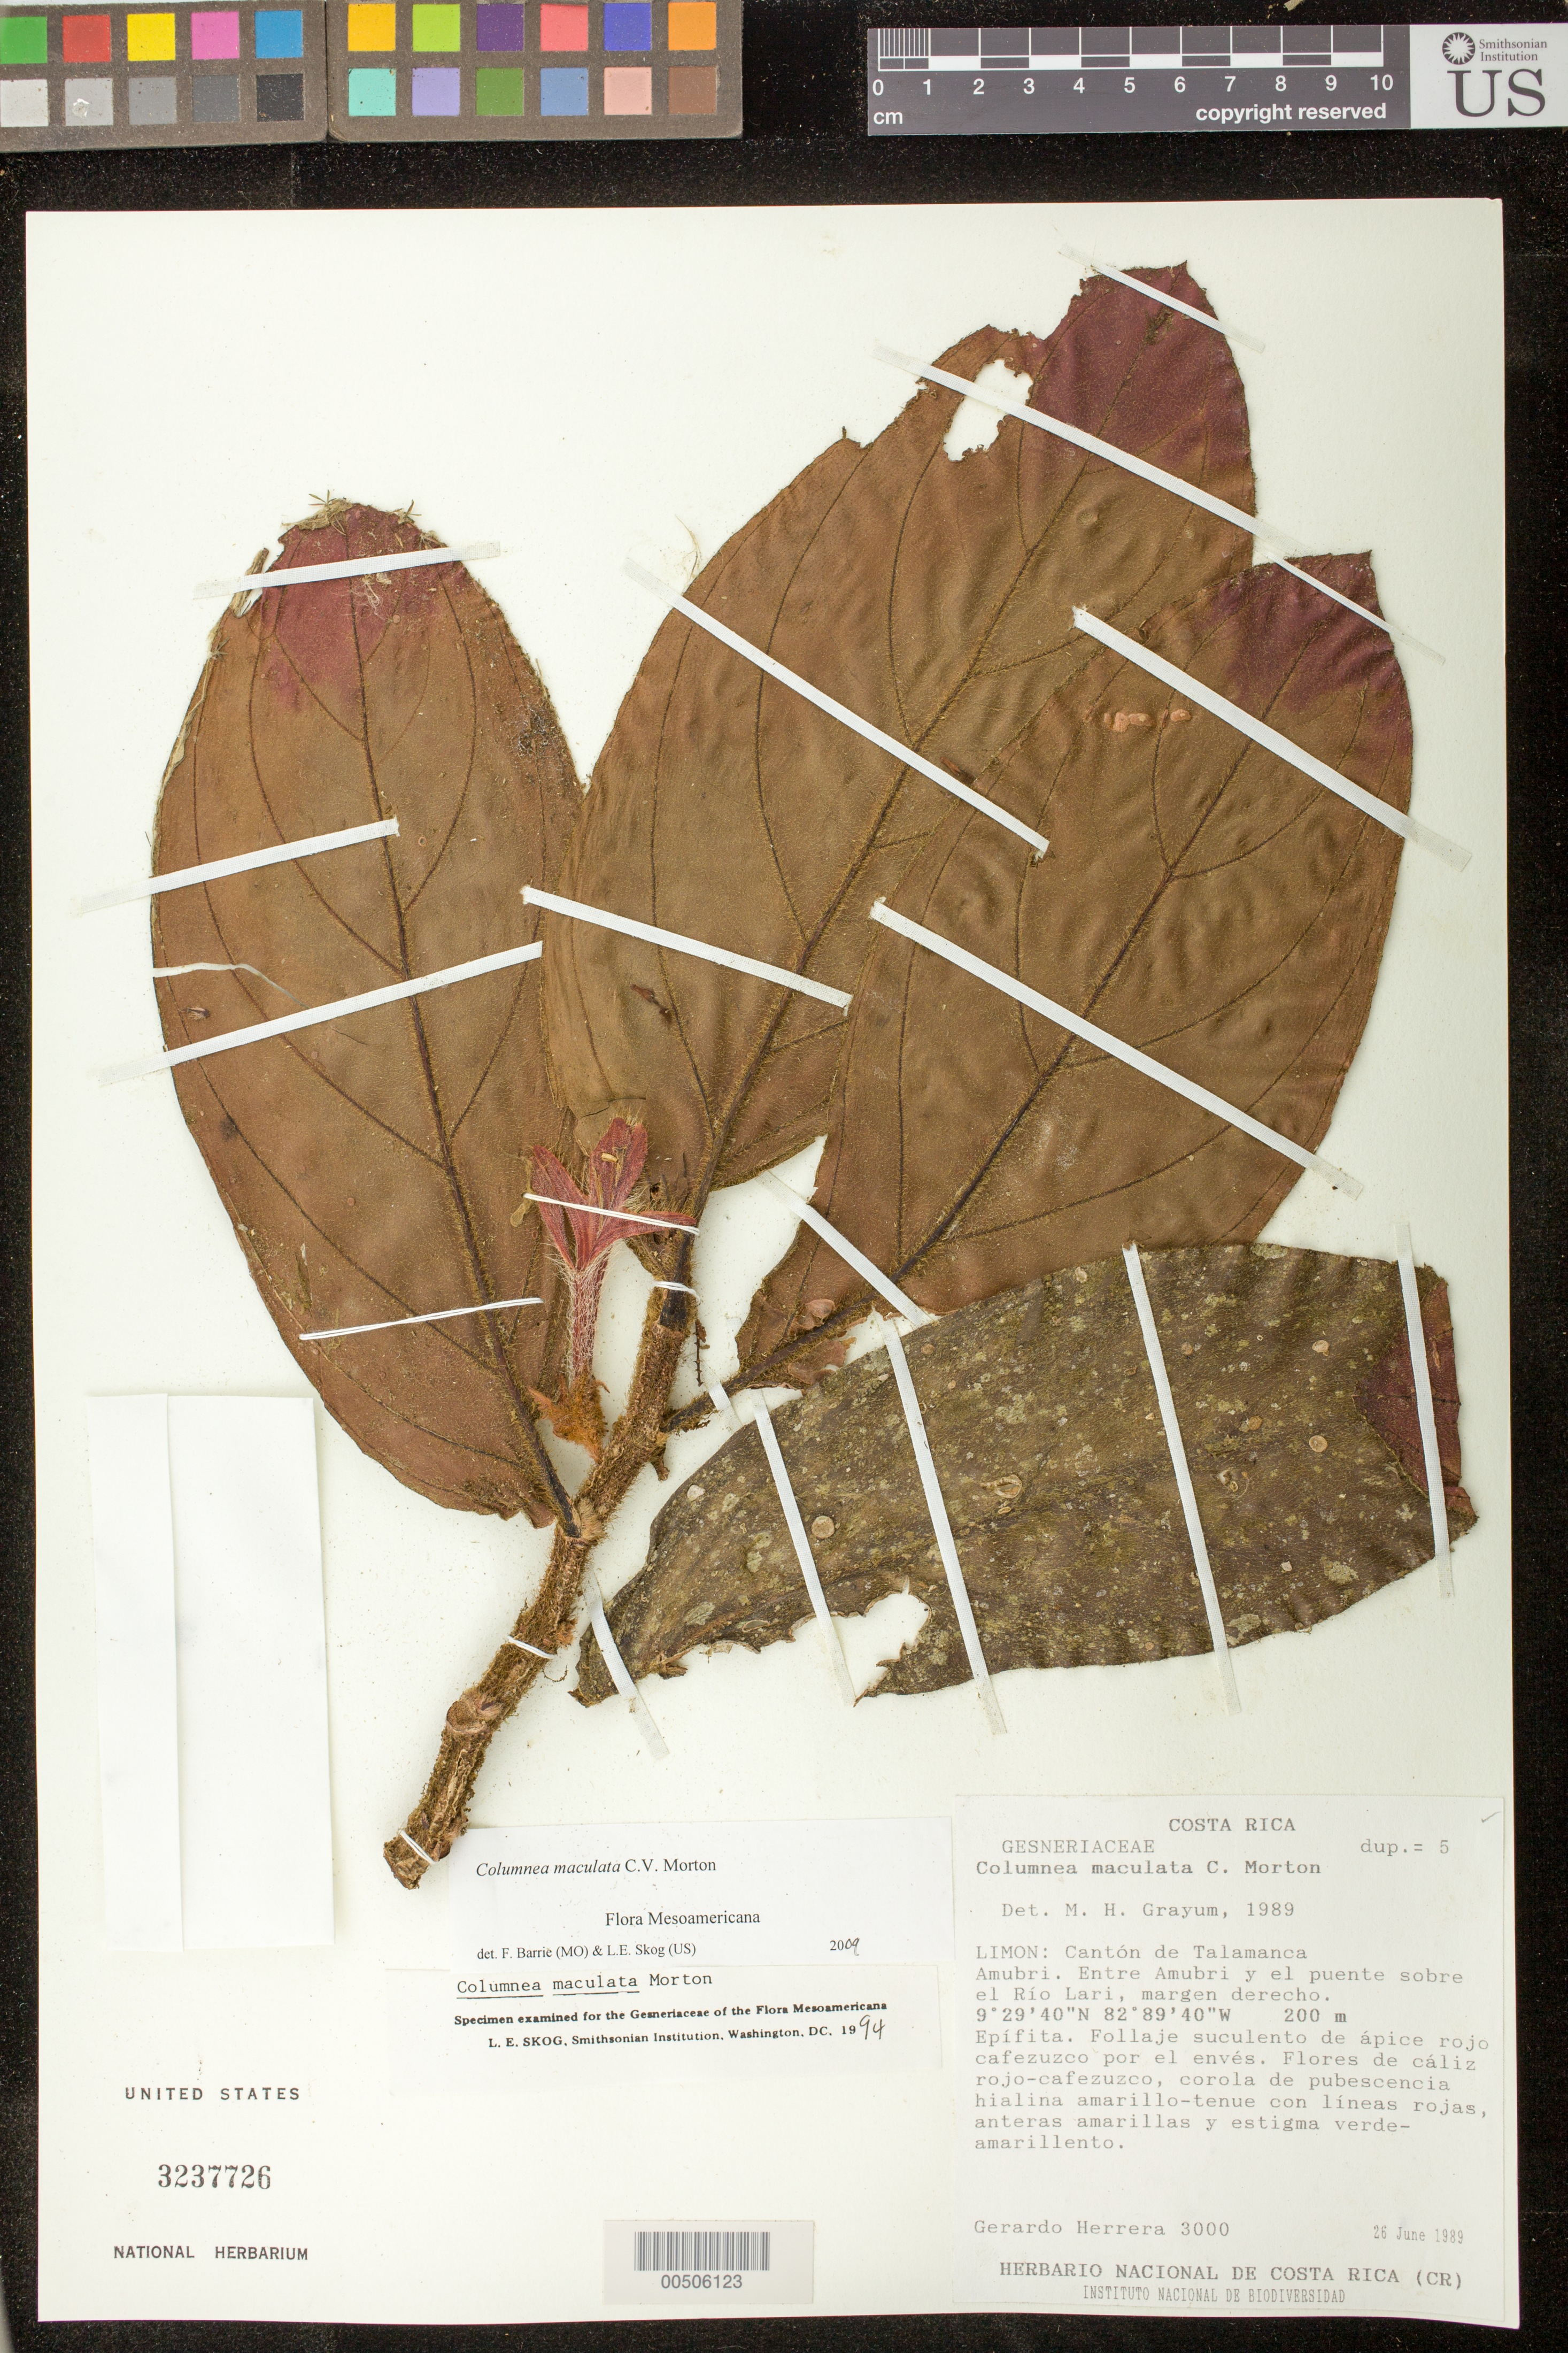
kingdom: Plantae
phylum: Tracheophyta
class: Magnoliopsida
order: Lamiales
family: Gesneriaceae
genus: Columnea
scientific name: Columnea maculata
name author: C.V. Morton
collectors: G. Herrera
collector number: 3000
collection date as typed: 26 Jun 1989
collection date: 1989-06-26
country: Costa Rica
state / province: Limón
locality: Cantón Talamanca, Dist. Bratsi, Amubri. Entre Amubri y el puente sobre el Rio Lari, margen derecho.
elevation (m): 200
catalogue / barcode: US 3237726